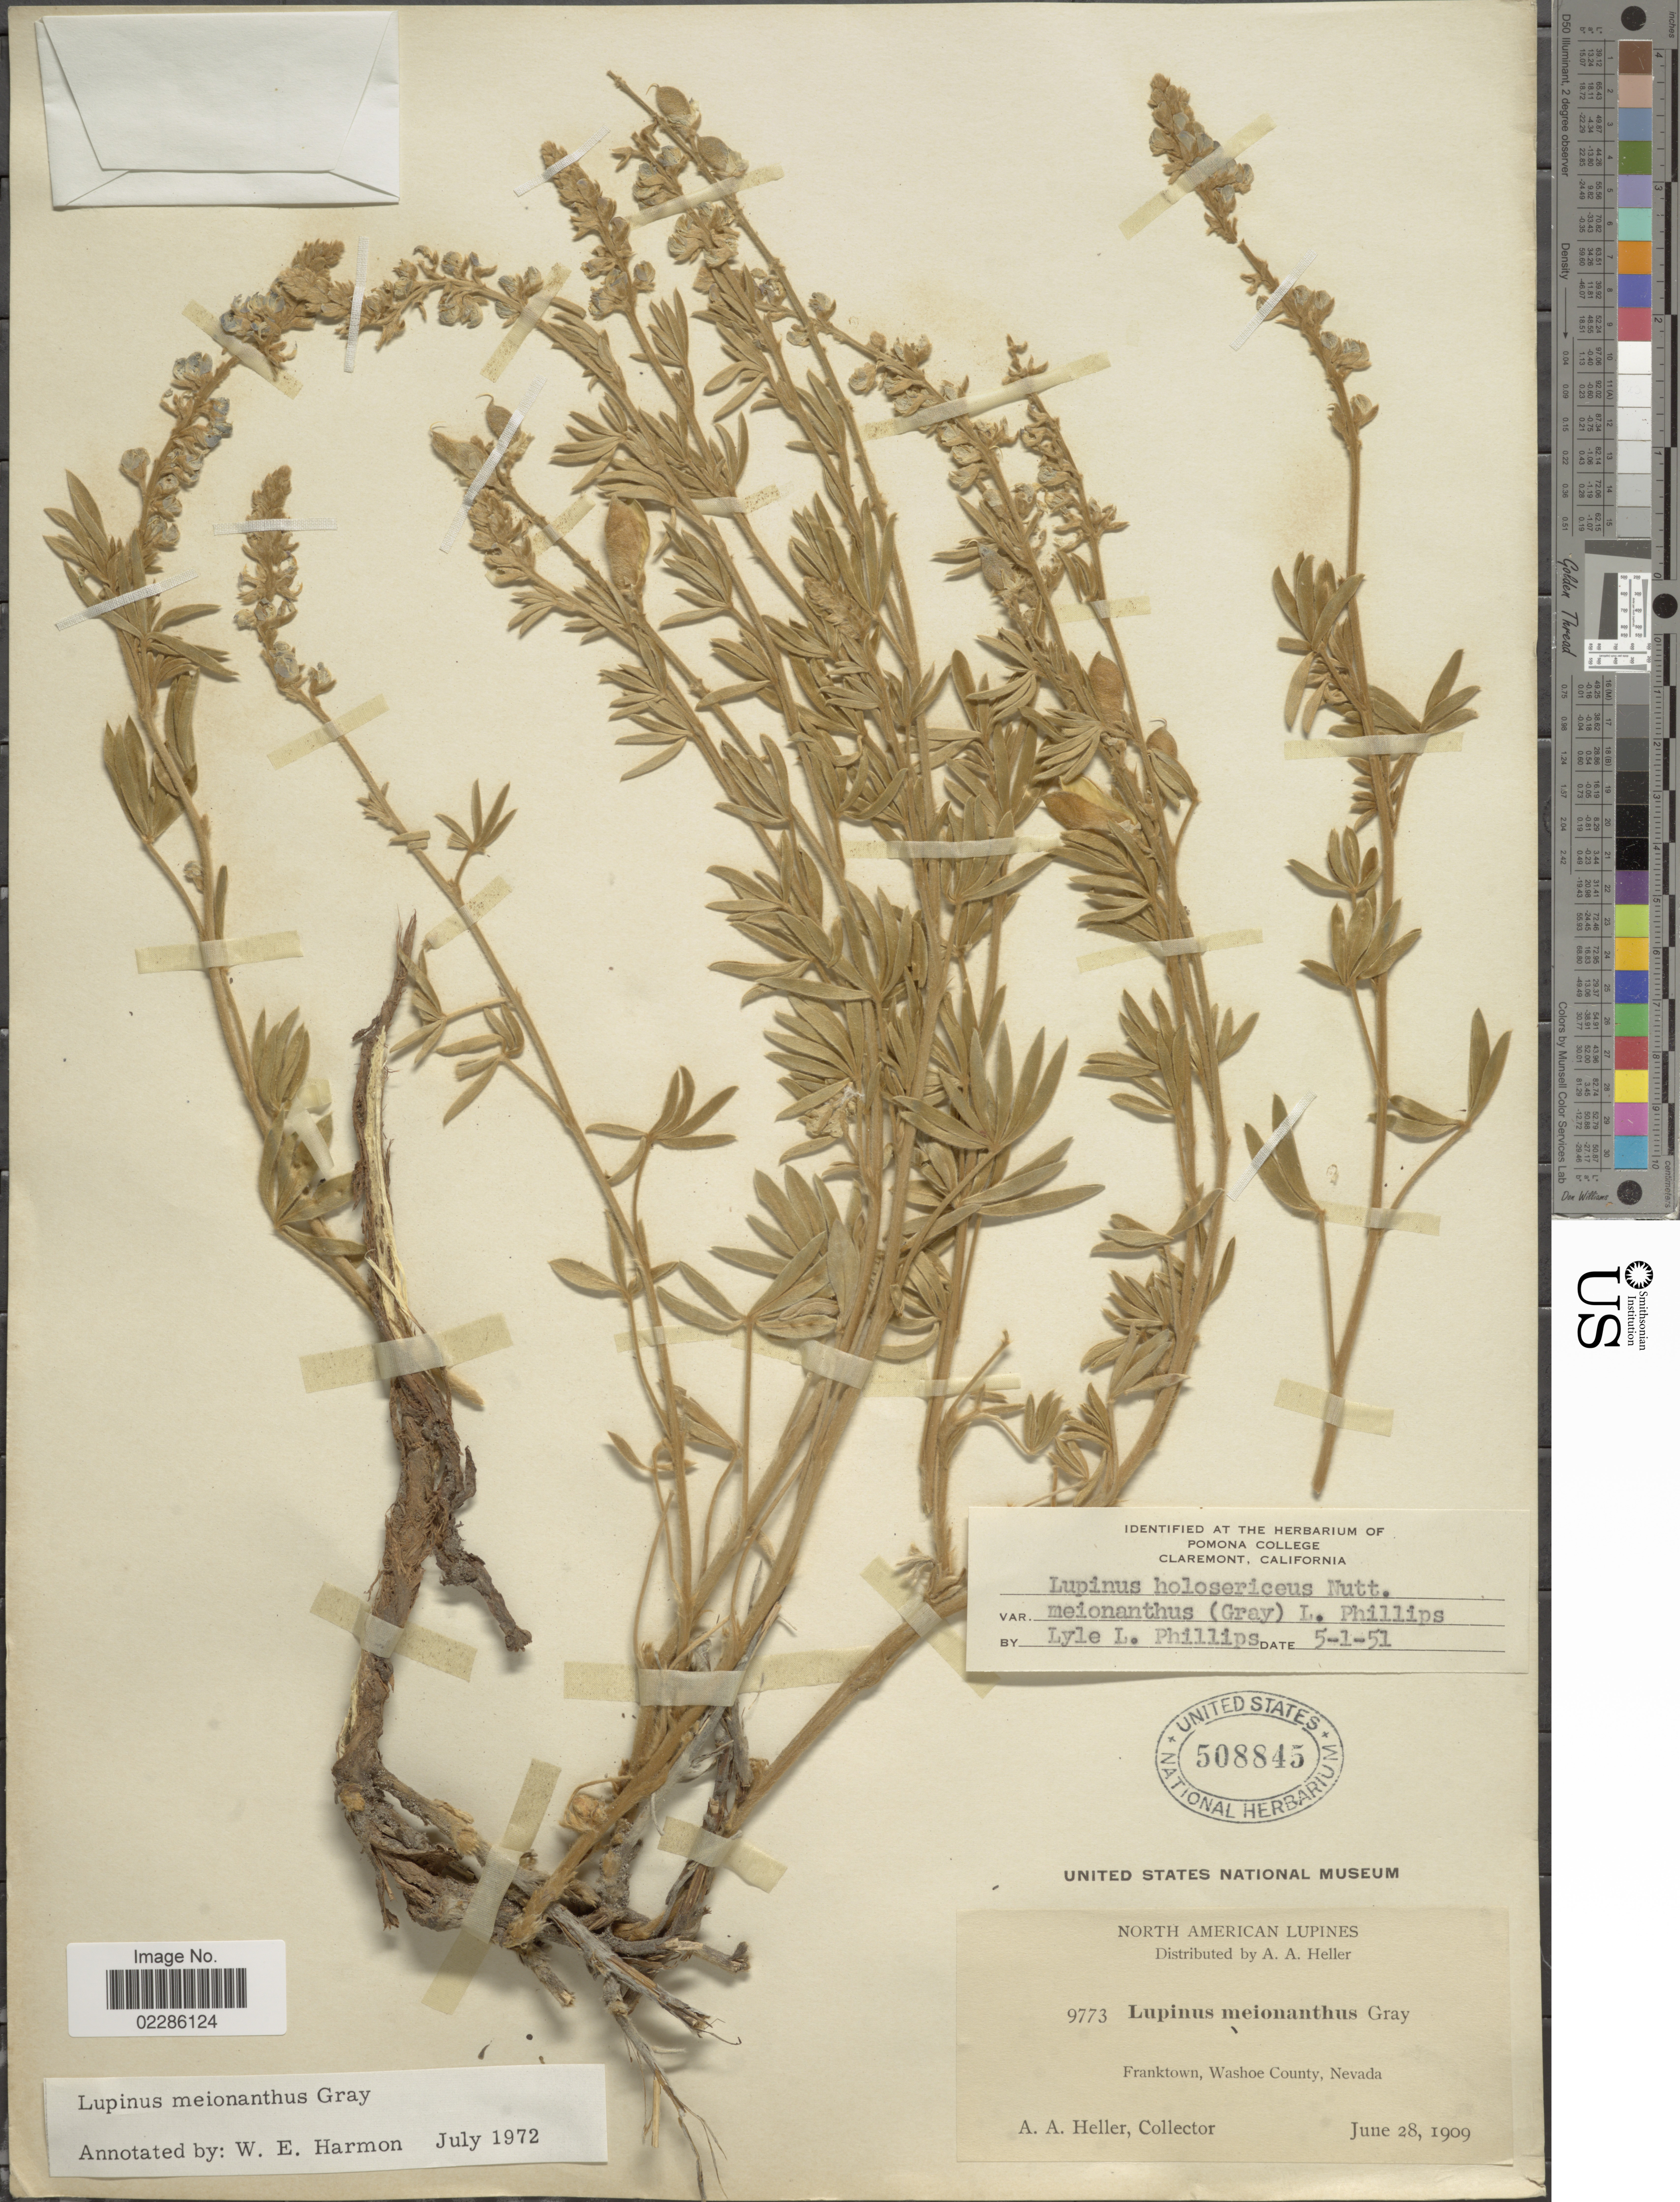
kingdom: Plantae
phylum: Tracheophyta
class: Magnoliopsida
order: Fabales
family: Fabaceae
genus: Lupinus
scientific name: Lupinus meionanthus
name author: A. Gray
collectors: A. A. Heller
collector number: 9773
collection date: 1909-06-28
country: United States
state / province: Nevada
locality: Franktown, Washoe County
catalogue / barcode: US 508845